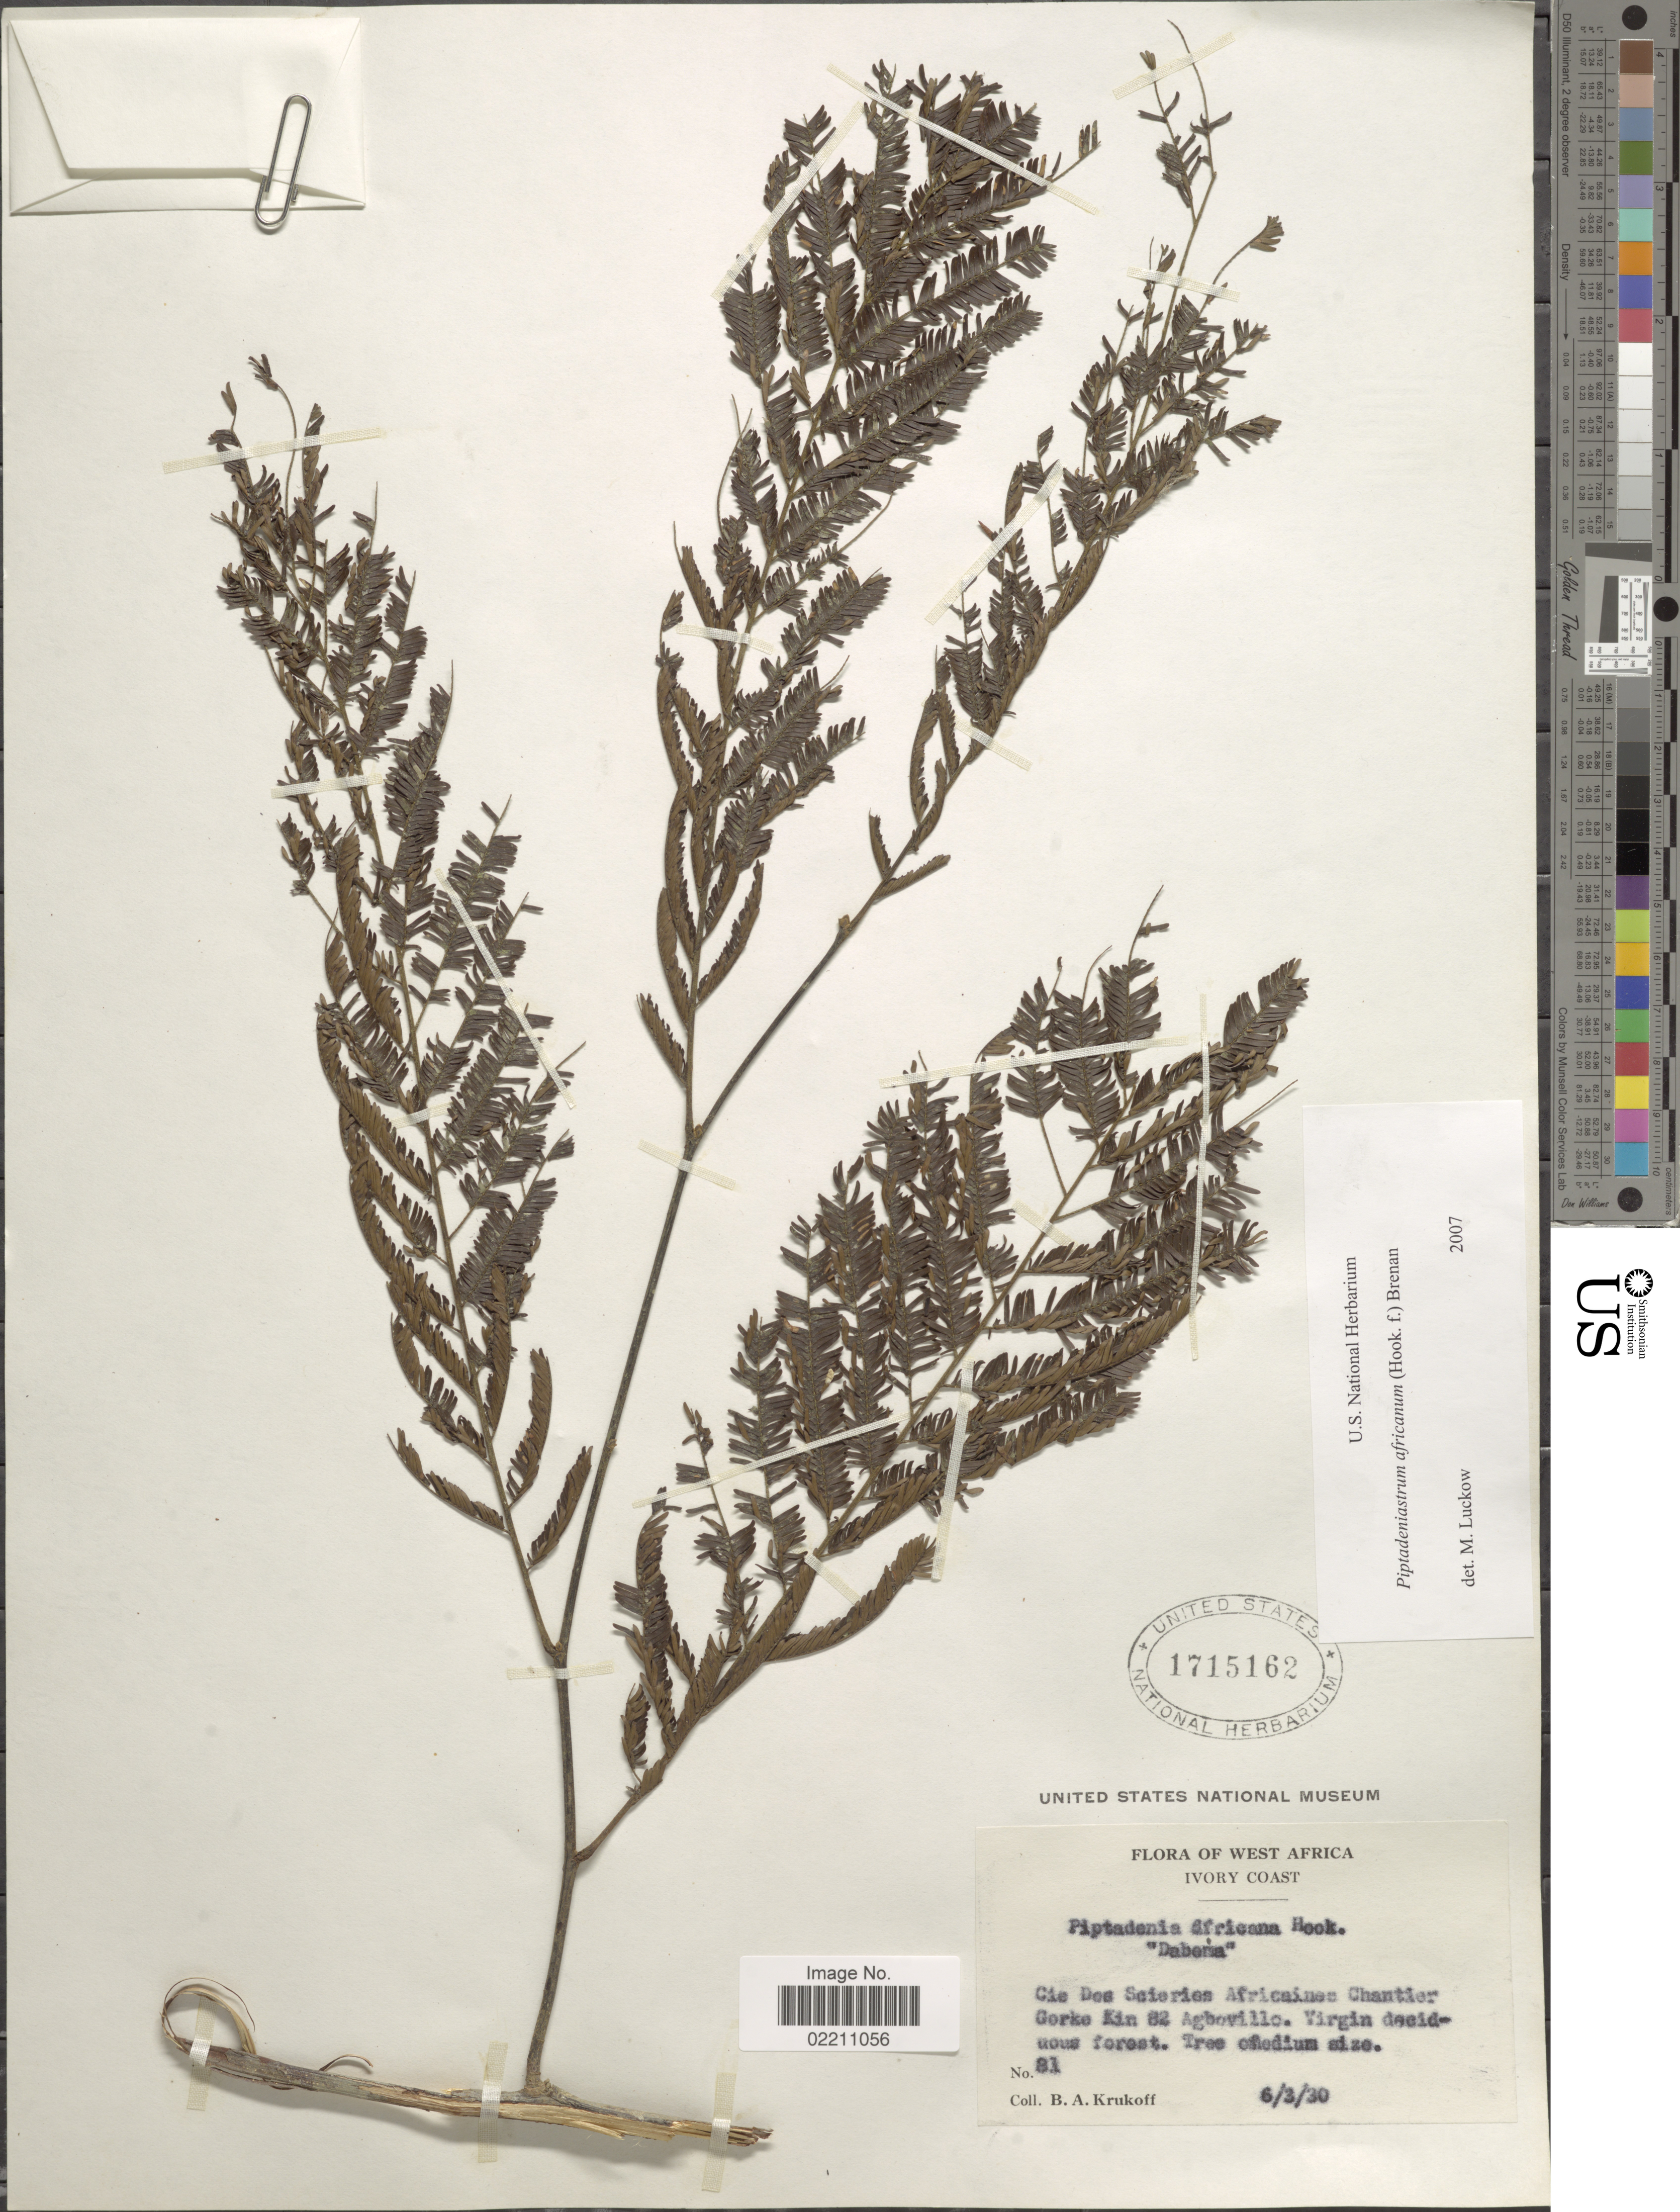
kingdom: Plantae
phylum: Tracheophyta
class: Magnoliopsida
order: Fabales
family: Fabaceae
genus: Piptadeniastrum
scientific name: Piptadeniastrum africanum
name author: (Hook. f.) Brenan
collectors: B. A. Krukoff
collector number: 81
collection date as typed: Transcribed d/m/y: 6/3/30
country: Ivory Coast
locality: Cie Des Scieries Africaines Chantier Gorke Kin 82 Agboville.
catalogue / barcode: US 1715162